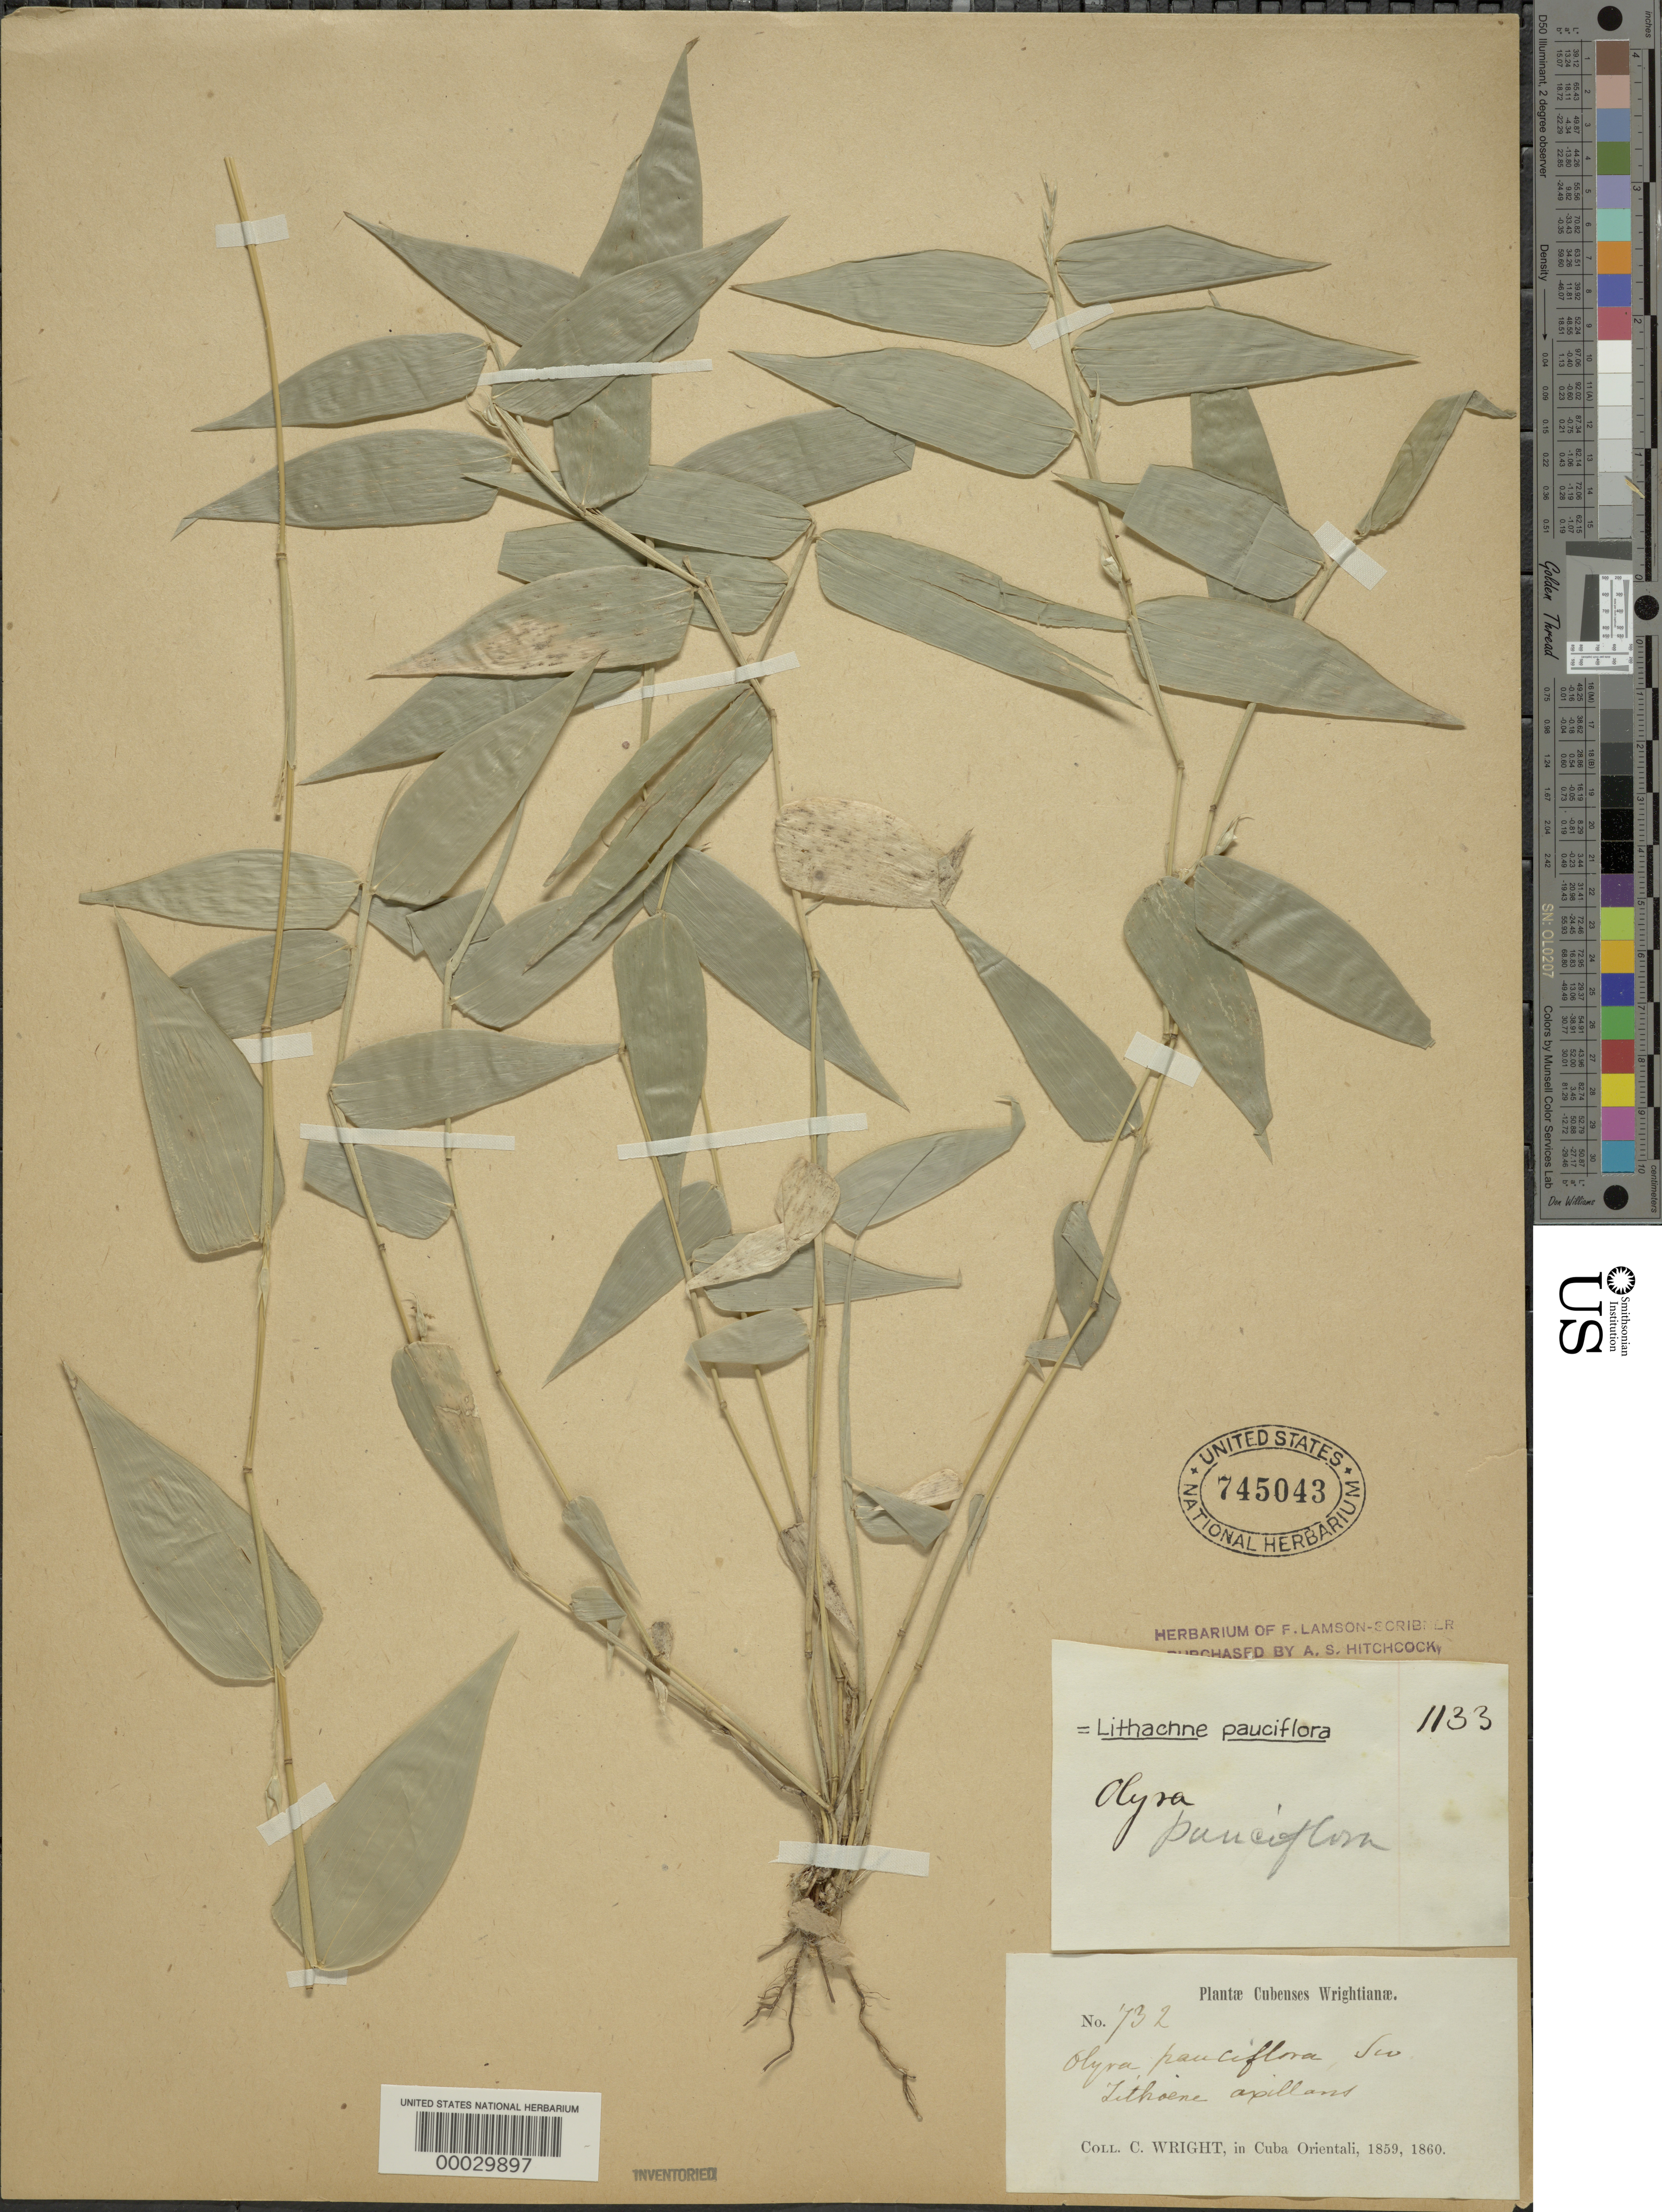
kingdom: Plantae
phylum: Tracheophyta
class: Liliopsida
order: Poales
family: Poaceae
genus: Lithachne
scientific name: Lithachne pauciflora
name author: (Sw.) P. Beauv.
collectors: C. Wright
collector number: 732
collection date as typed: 1859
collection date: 1859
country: Cuba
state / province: Oriente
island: Greater Antilles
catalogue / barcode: US 745043